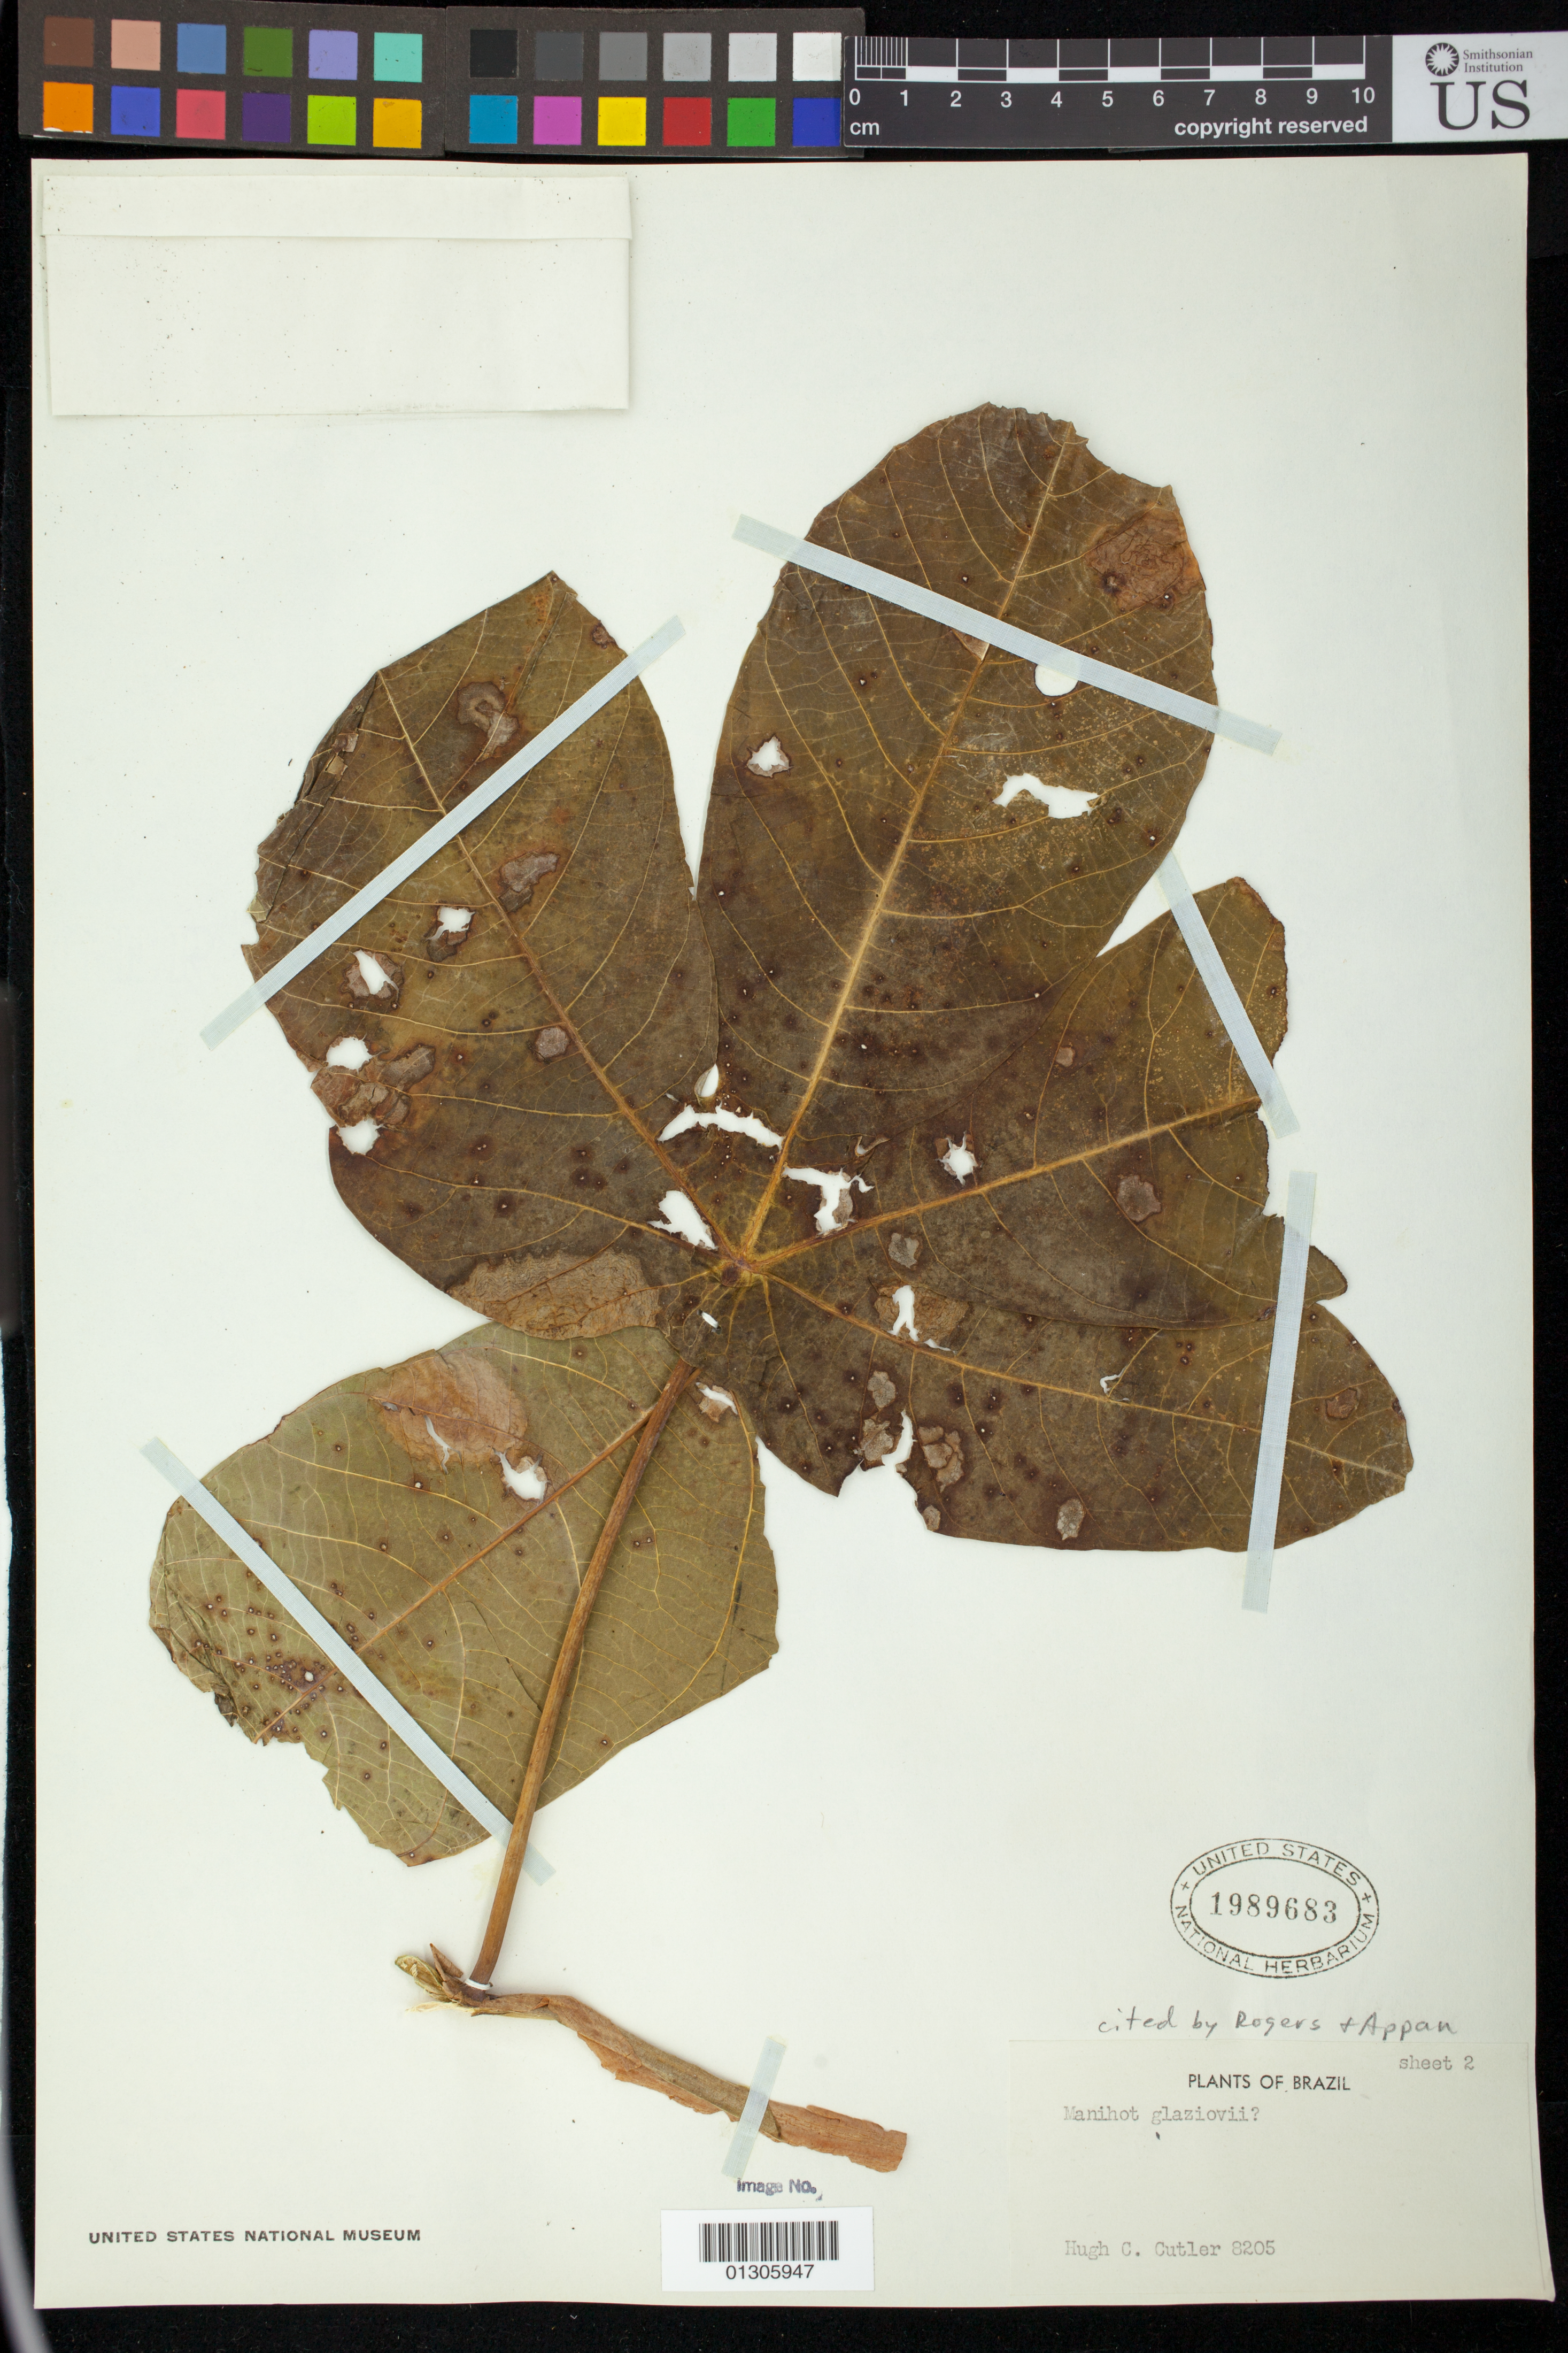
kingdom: Plantae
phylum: Tracheophyta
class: Magnoliopsida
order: Malpighiales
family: Euphorbiaceae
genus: Manihot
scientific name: Manihot esculenta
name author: Crantz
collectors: H. C. Cutler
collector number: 8205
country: Brazil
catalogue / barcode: US 1989683